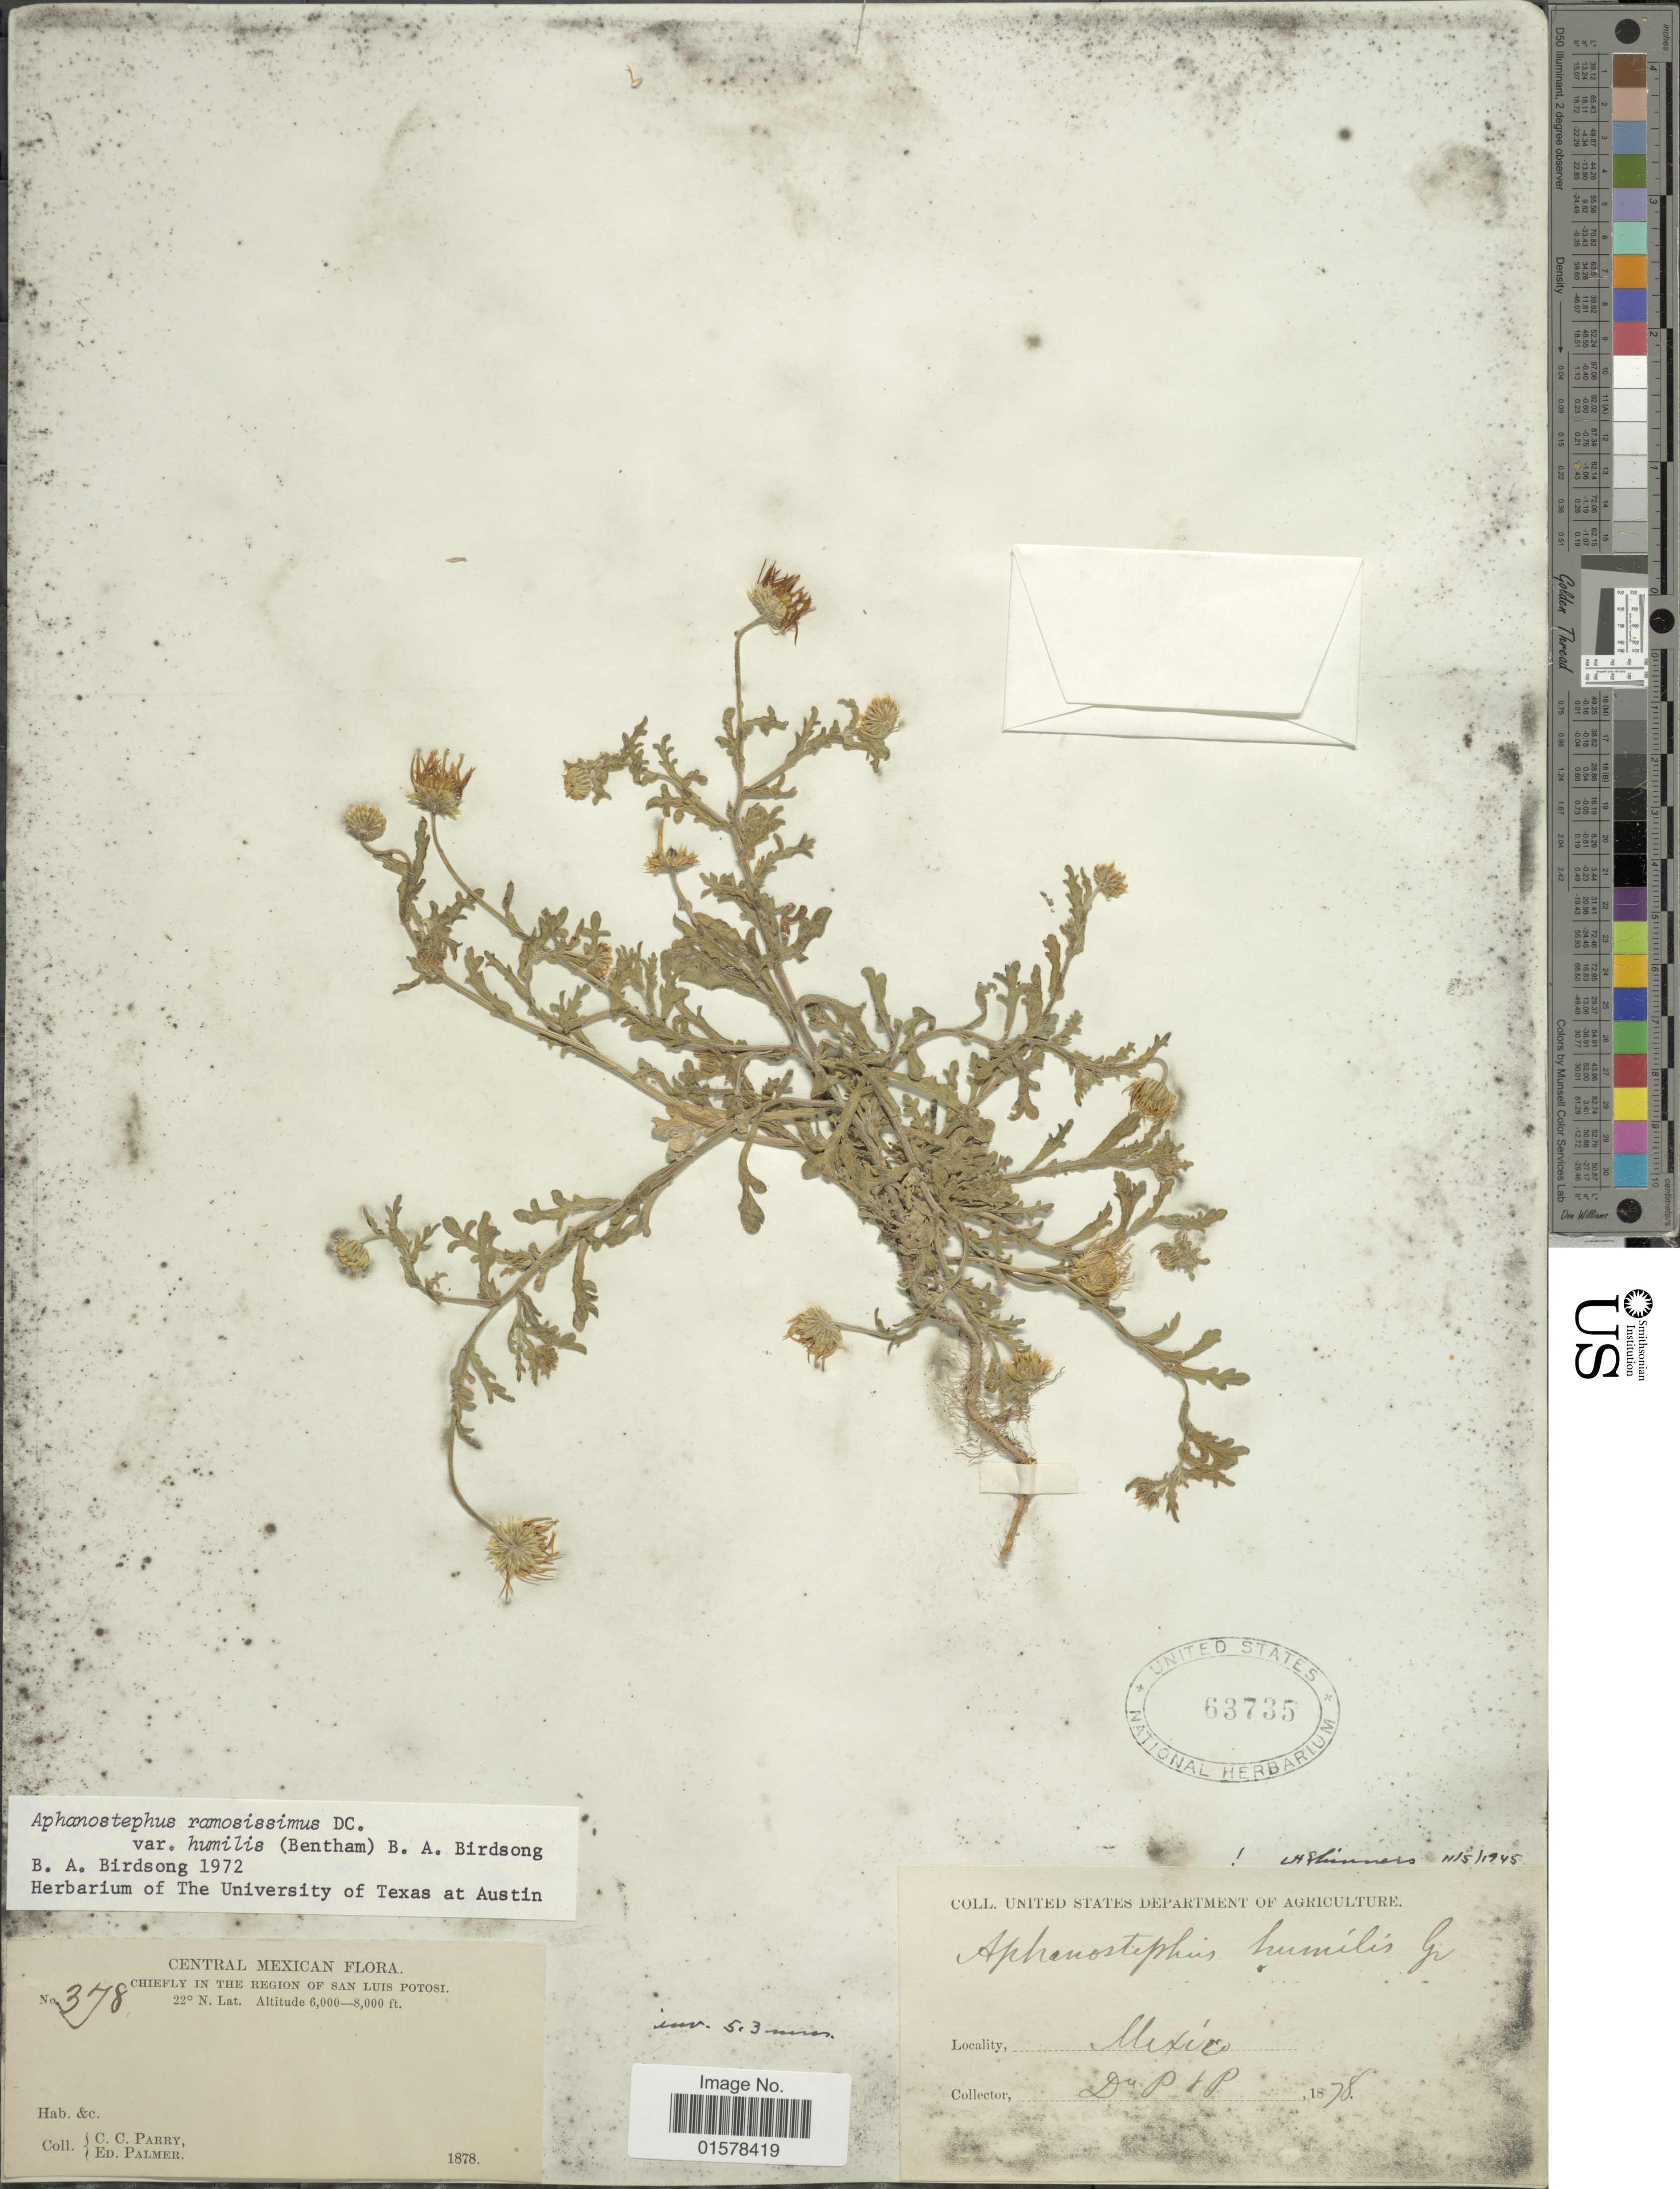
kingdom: Plantae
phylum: Tracheophyta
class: Magnoliopsida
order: Asterales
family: Asteraceae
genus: Aphanostephus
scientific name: Aphanostephus ramosissimus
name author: DC.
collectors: C. C. Parry & E. Palmer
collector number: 378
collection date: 1878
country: Mexico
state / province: San Luis Potosí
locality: Mexico. In the region of San Luis Potosí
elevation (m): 1829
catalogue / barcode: US 63735